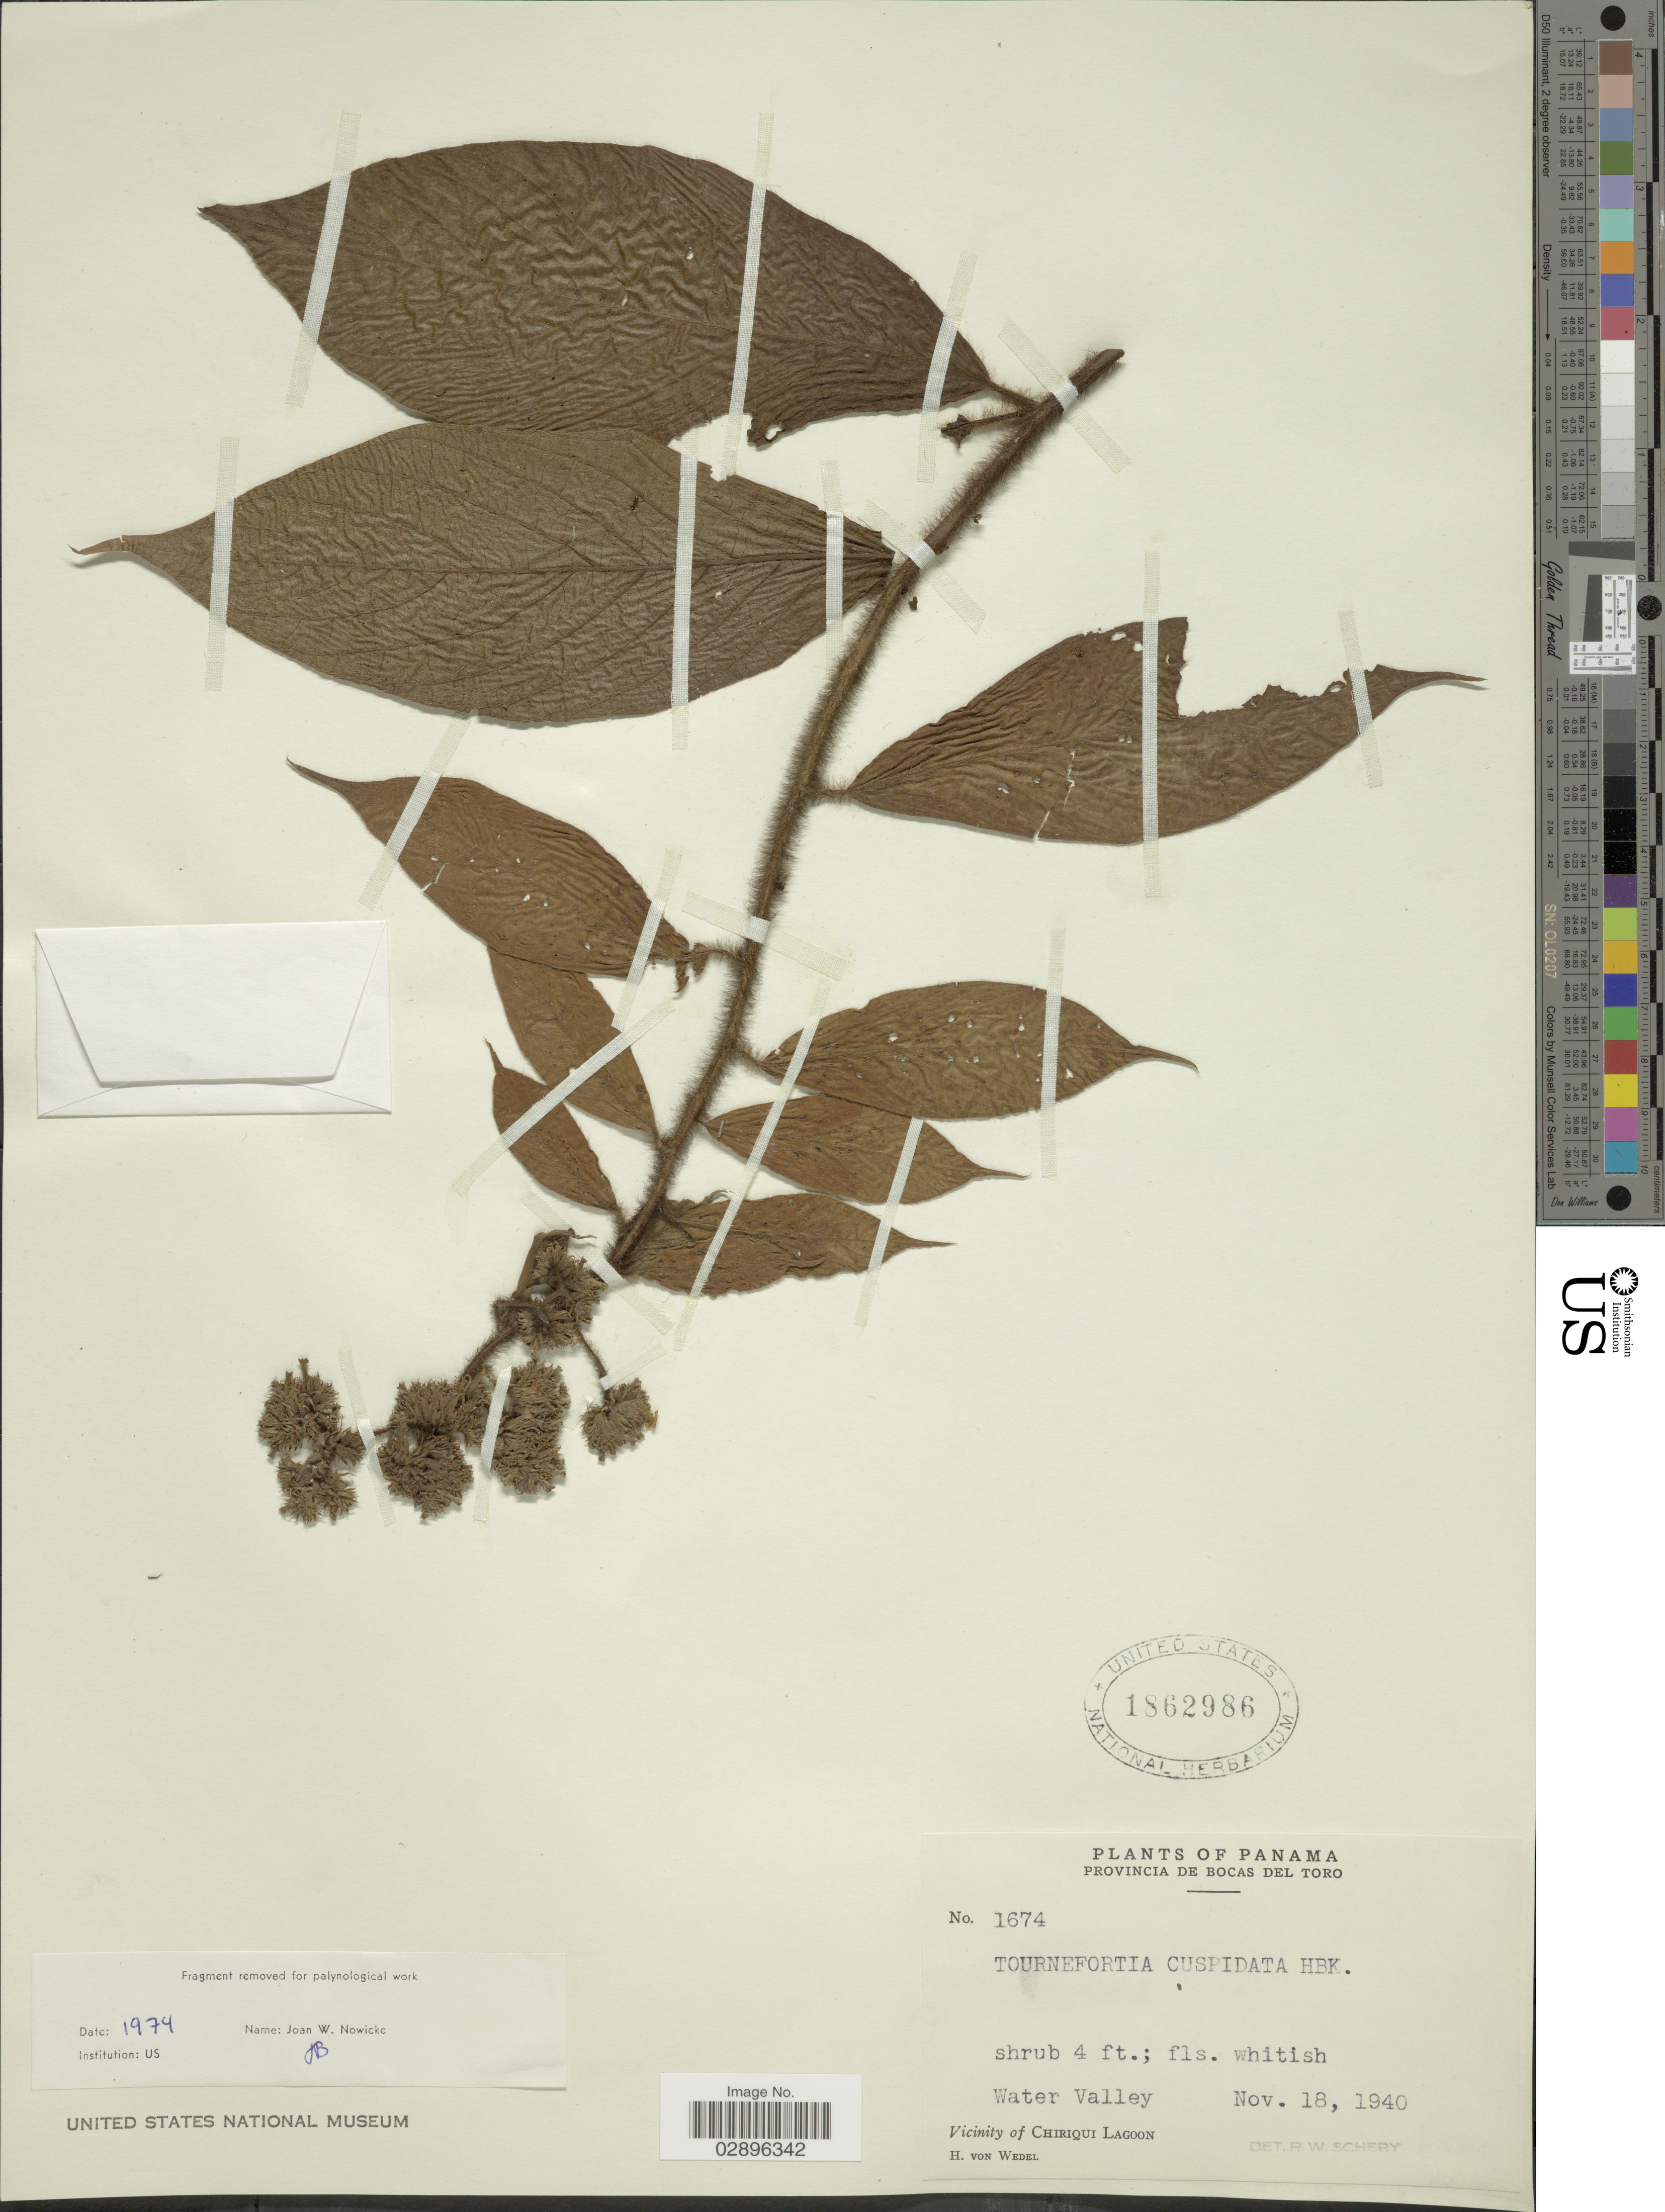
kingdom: Plantae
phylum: Tracheophyta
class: Magnoliopsida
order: Boraginales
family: Heliotropiaceae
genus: Tournefortia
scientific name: Tournefortia cuspidata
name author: Kunth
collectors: H. von Wedel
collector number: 1674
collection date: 1940-11-18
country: Panama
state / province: Bocas del Toro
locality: Water Valley. Vicinity of Chiriqui Lagoon.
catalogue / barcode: US 1862986